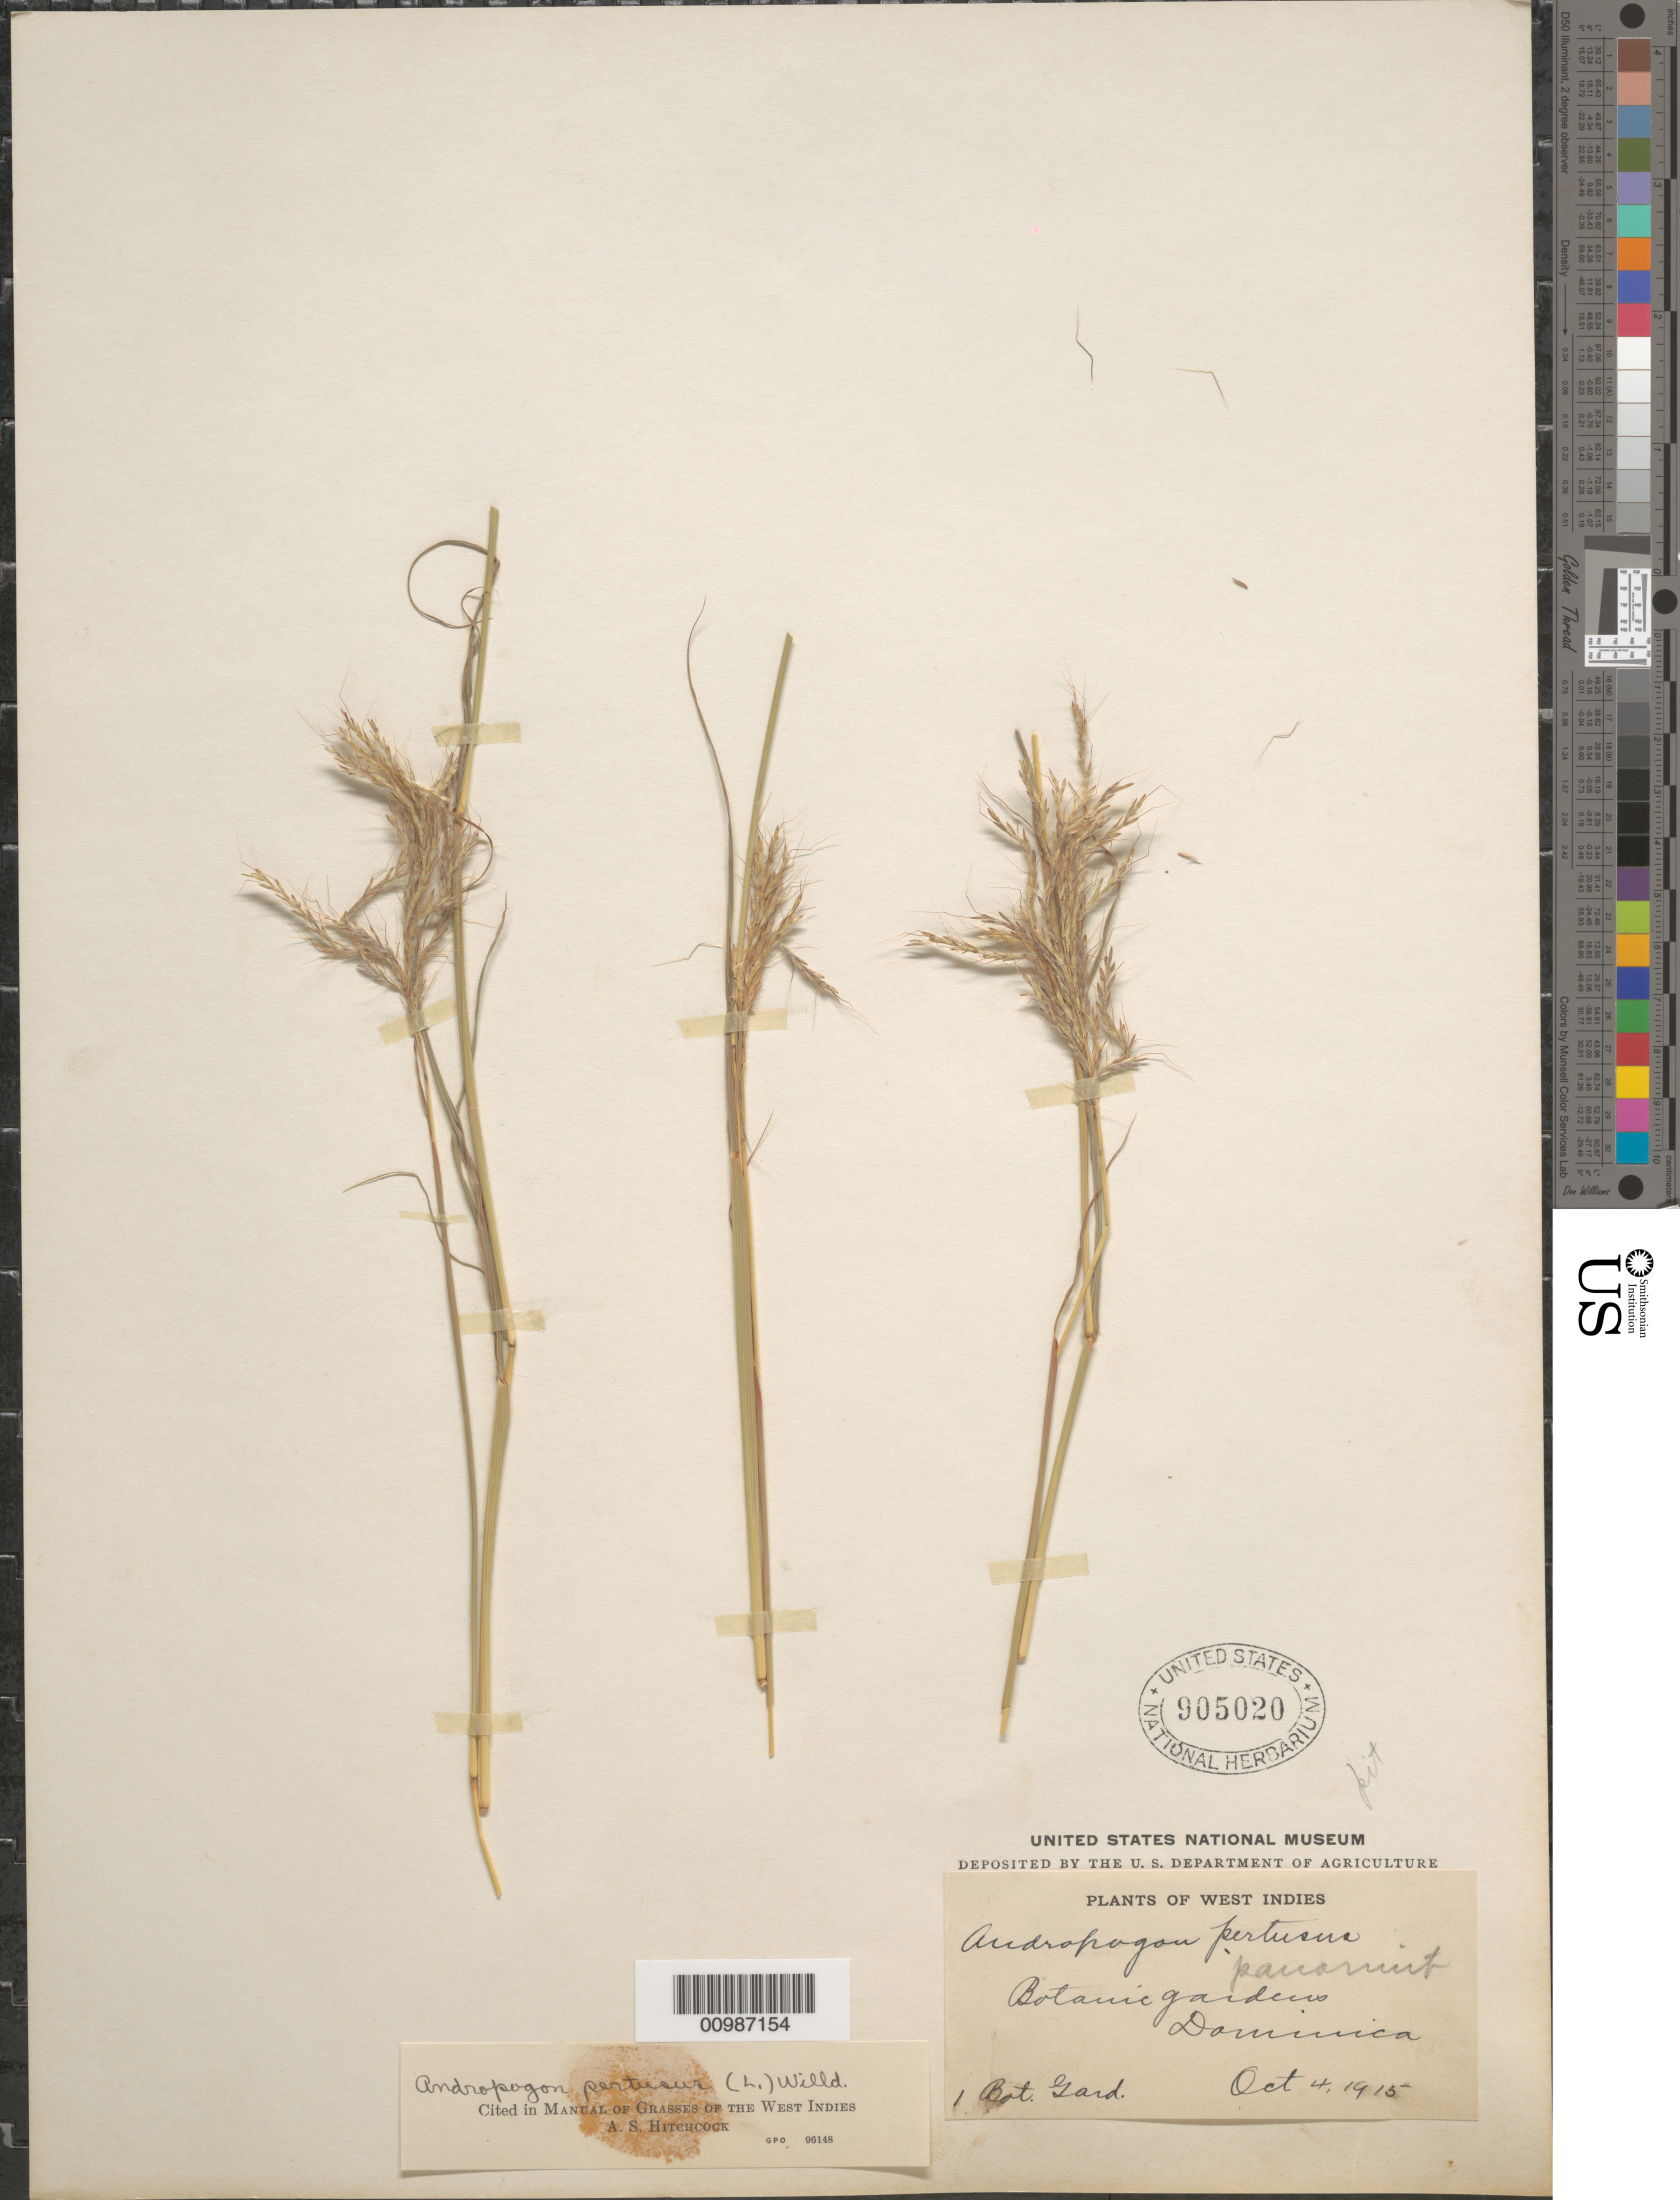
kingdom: Plantae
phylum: Tracheophyta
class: Liliopsida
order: Poales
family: Poaceae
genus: Andropogon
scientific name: Andropogon pertusus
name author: (L.) Willd.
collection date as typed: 04 Oct 1915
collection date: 1915-10-04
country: Dominica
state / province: St. George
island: Dominica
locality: Botanic Gardens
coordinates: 0 N, 0 E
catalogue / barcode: US 905020